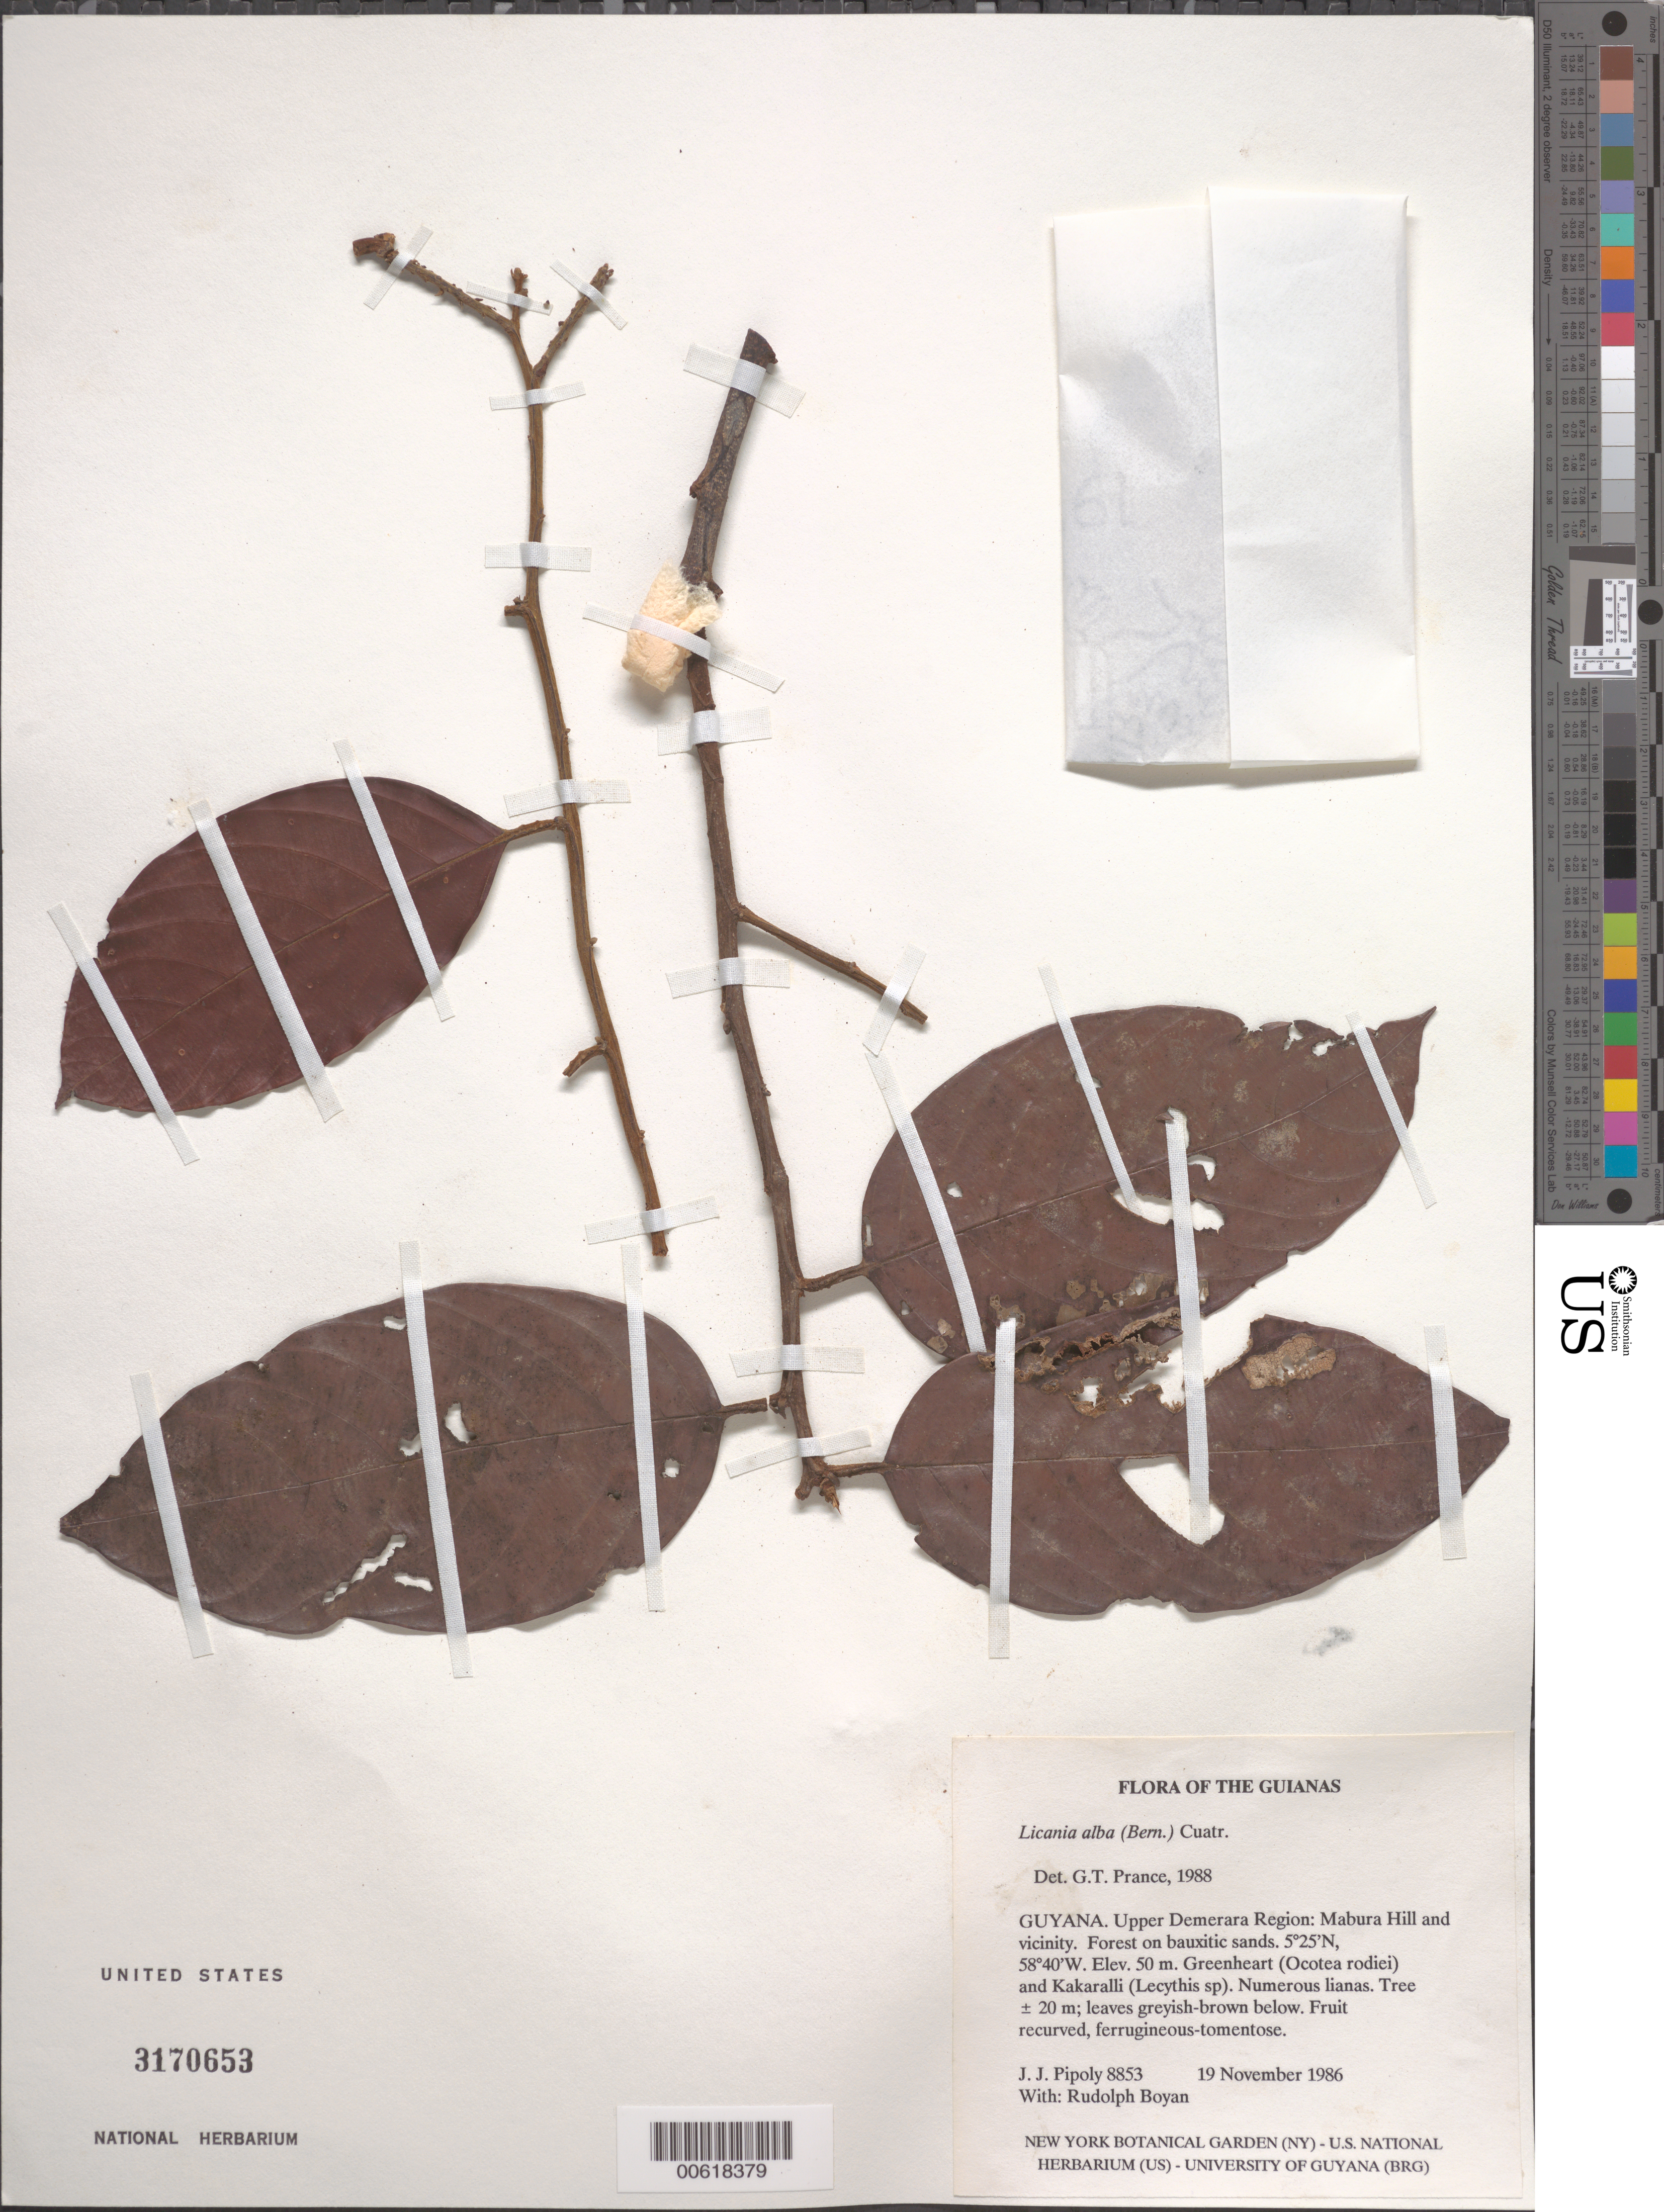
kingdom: Plantae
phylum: Tracheophyta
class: Magnoliopsida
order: Malpighiales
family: Chrysobalanaceae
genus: Licania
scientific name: Licania alba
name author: (Bernoulli) Cuatrec.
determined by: Prance, G. T.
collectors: J. J. Pipoly & R. Boyan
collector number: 8853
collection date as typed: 19 November 1986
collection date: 1986-11-19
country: Guyana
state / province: U. Demerara-Berbice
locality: Mabura Hill and vicinity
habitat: Forest on bauxitic sands. Greenheart (Ocotea rodiaei) and Kakaralli (Lecythis sp). Numerous lianas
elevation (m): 50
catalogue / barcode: US 3170653